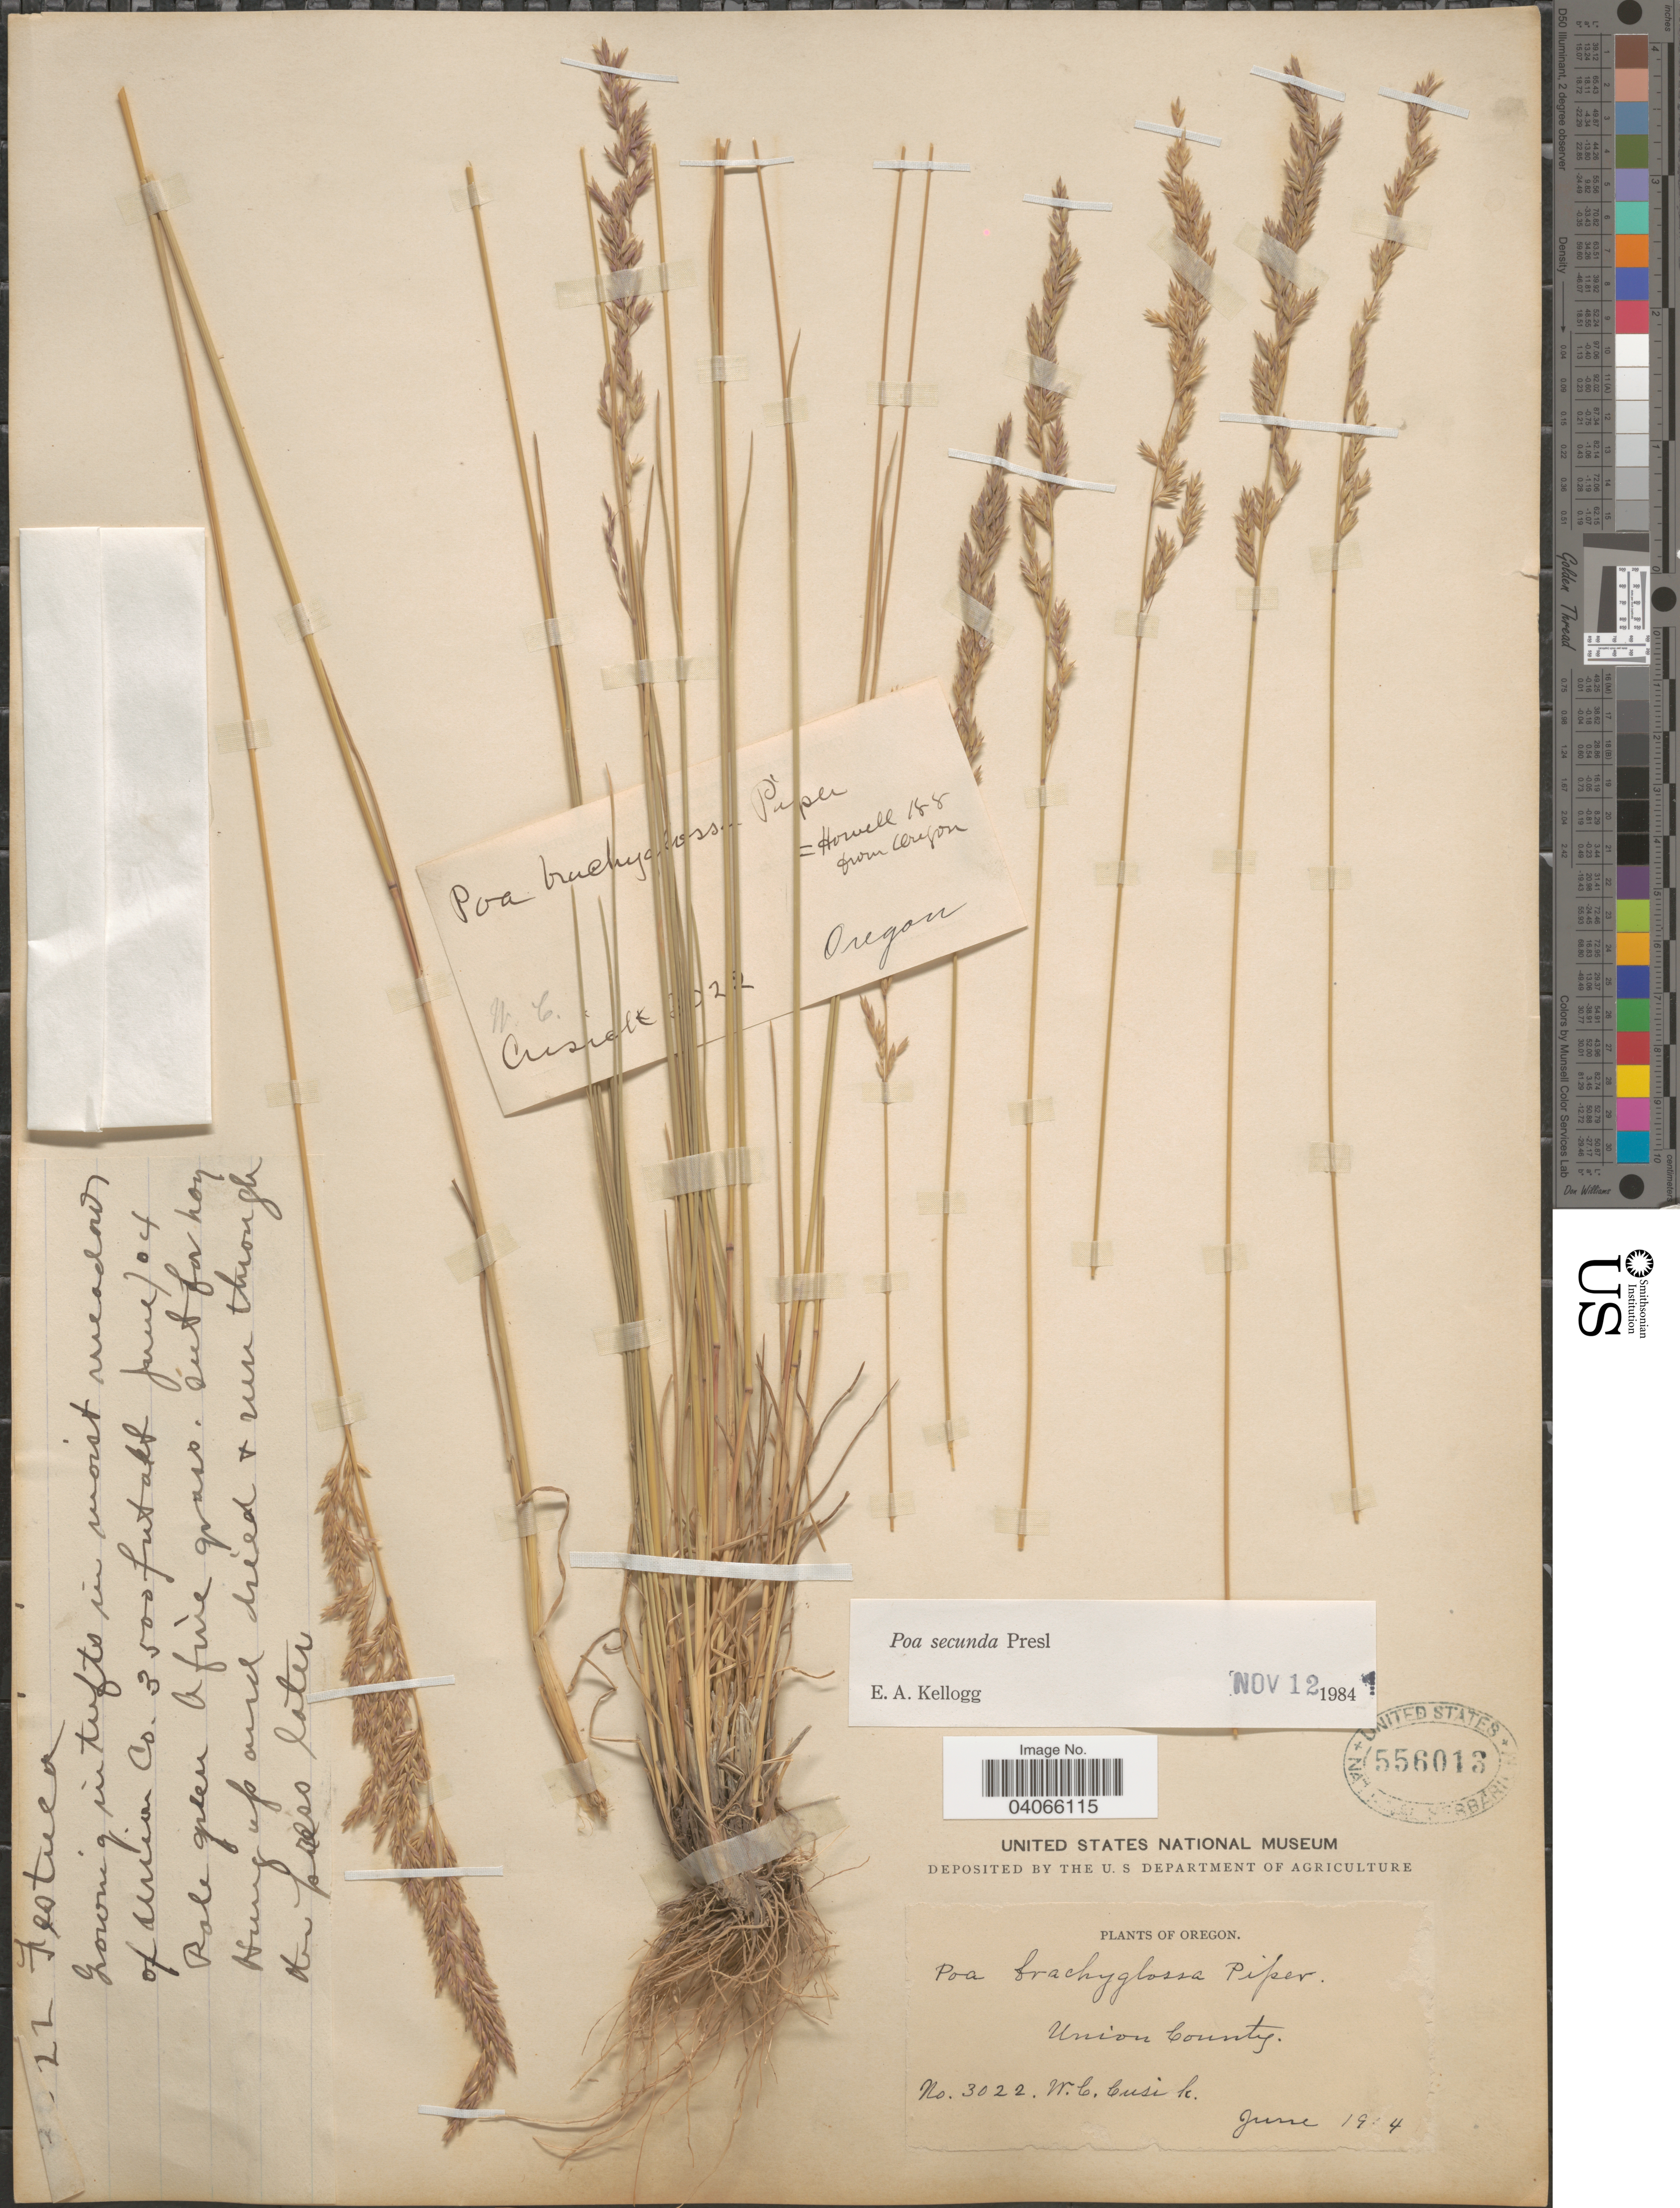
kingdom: Plantae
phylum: Tracheophyta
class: Liliopsida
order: Poales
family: Poaceae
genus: Poa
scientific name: Poa secunda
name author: J. Presl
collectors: W. C. Cusick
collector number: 3022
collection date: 1904-06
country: United States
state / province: Oregon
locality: Union County.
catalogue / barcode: US 556013